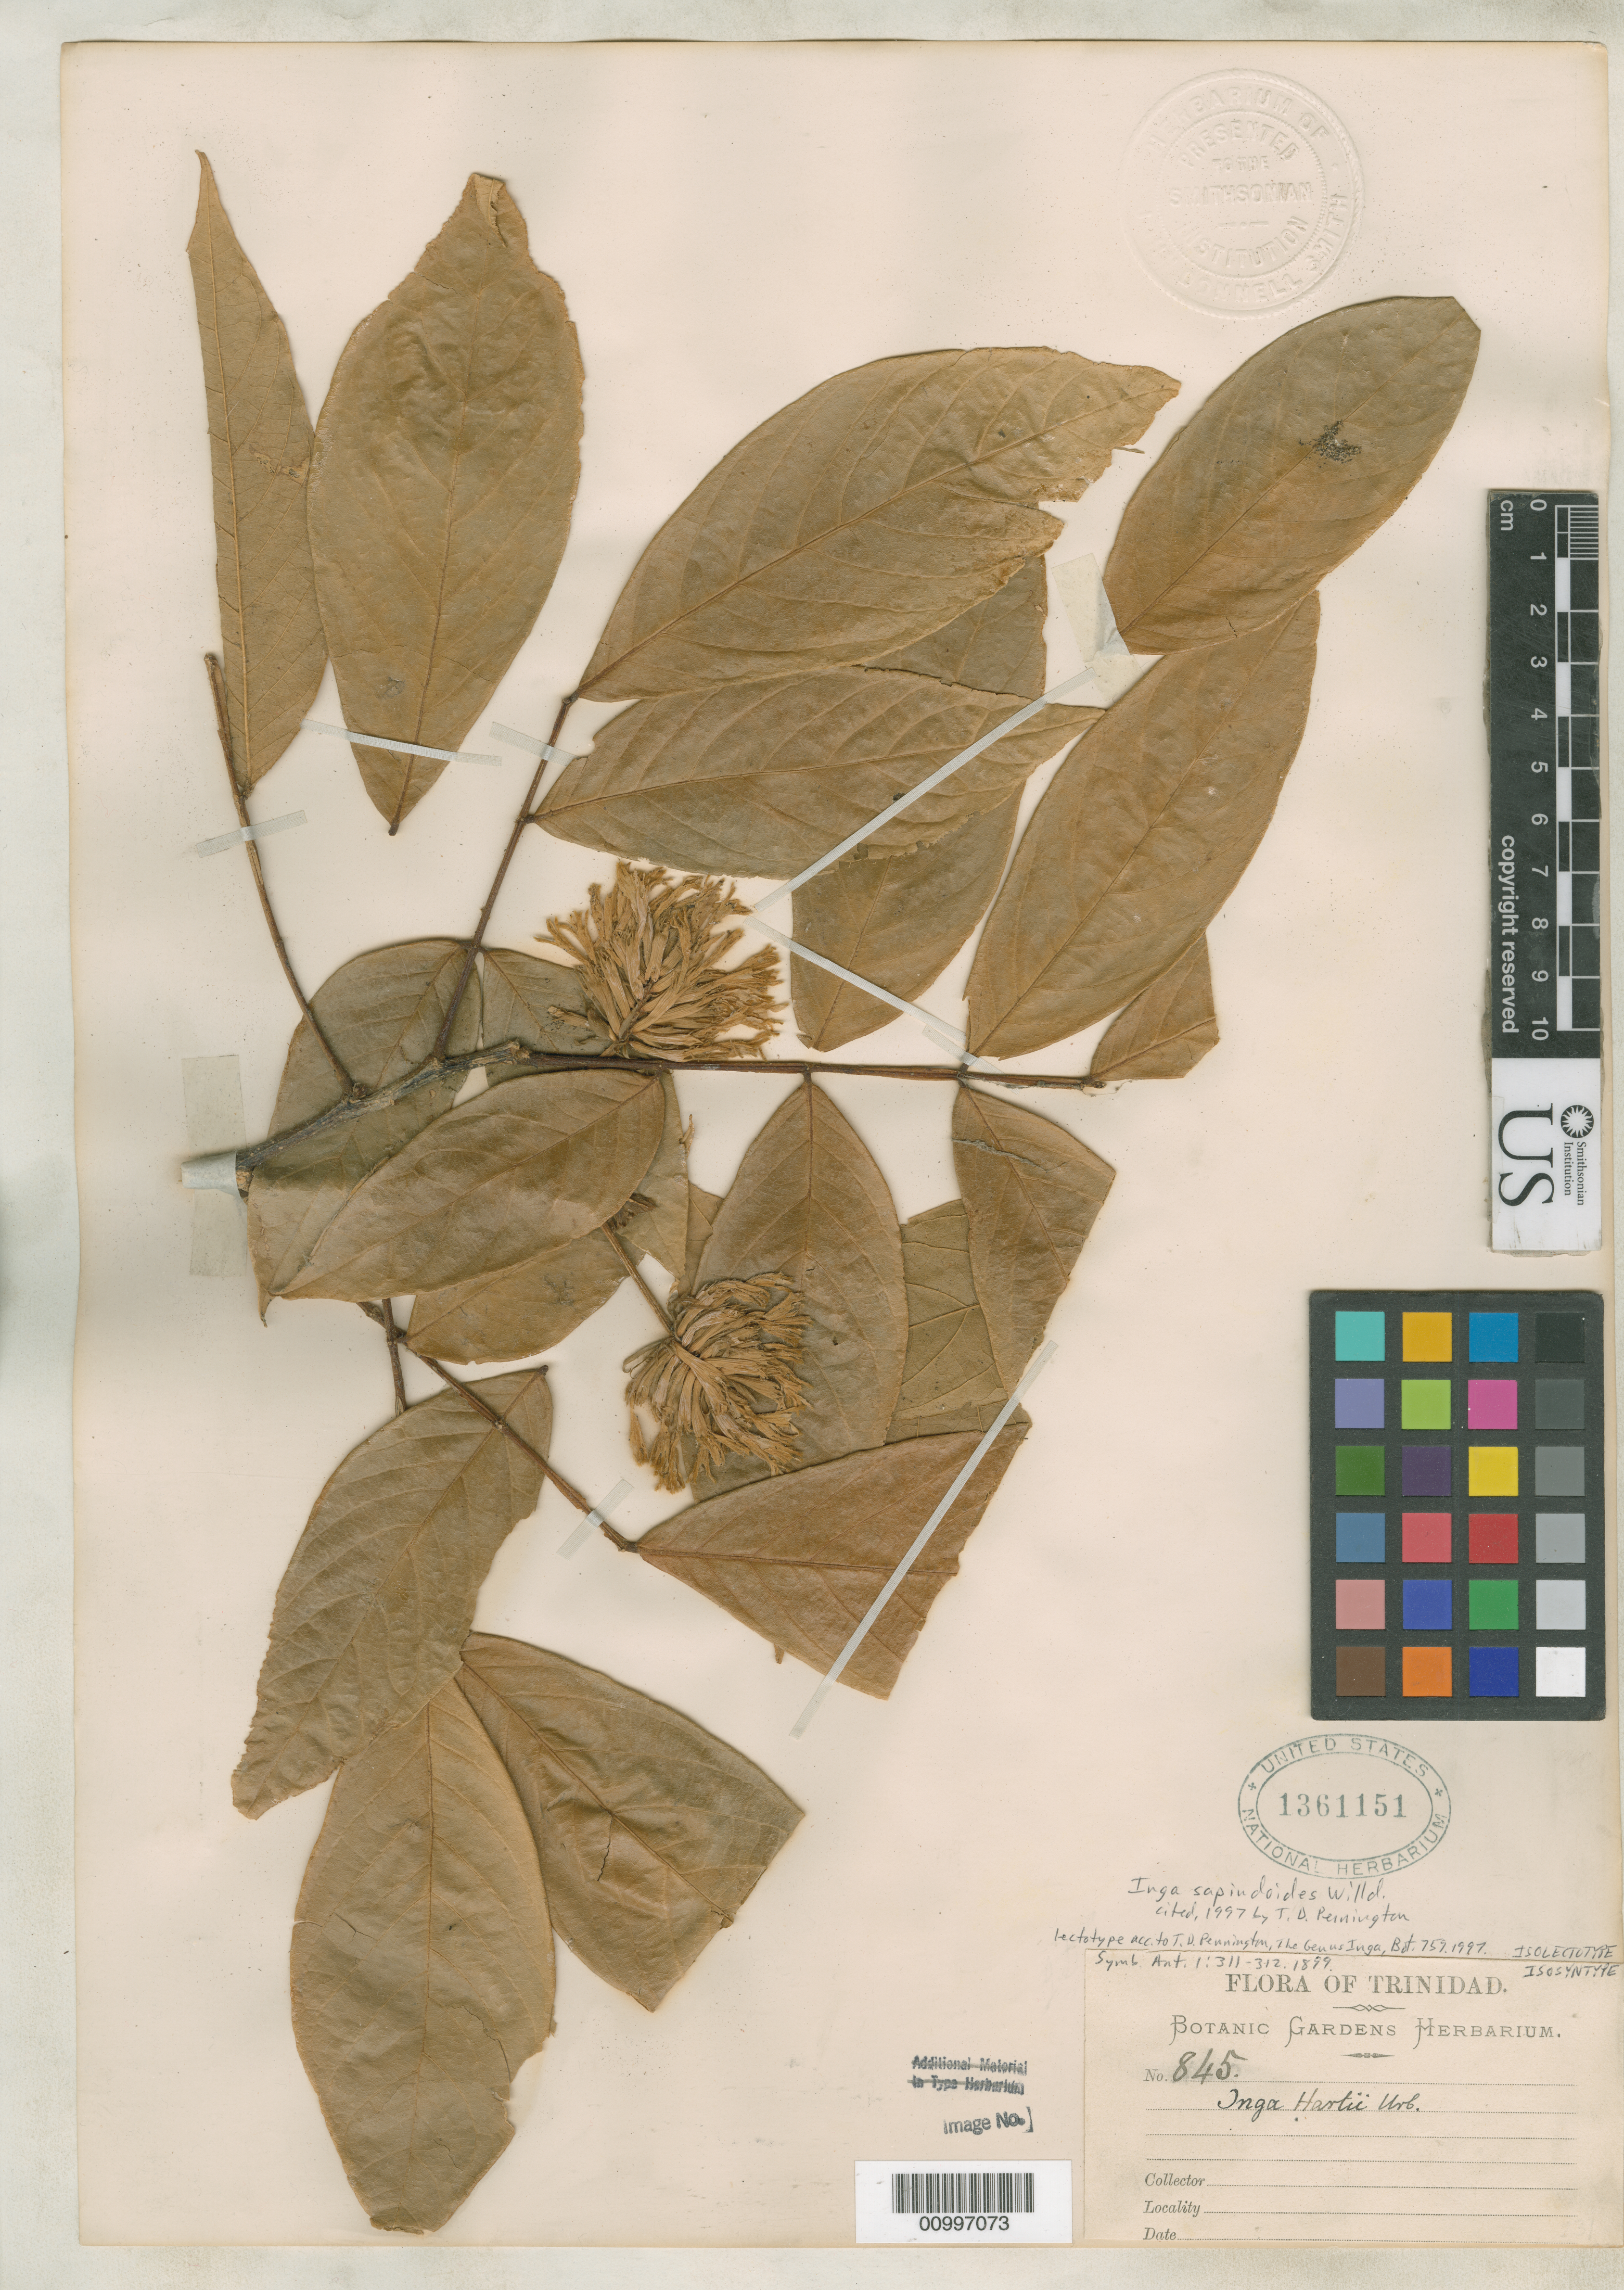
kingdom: Plantae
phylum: Tracheophyta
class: Magnoliopsida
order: Fabales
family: Fabaceae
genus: Inga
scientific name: Inga hartii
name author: Urb.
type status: Isolectotype; Isosyntype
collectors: ex herb. Bot. Gard. Trinidad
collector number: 845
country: Trinidad and Tobago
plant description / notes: From the herbarium of J. Donnell Smith.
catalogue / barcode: US 1361151